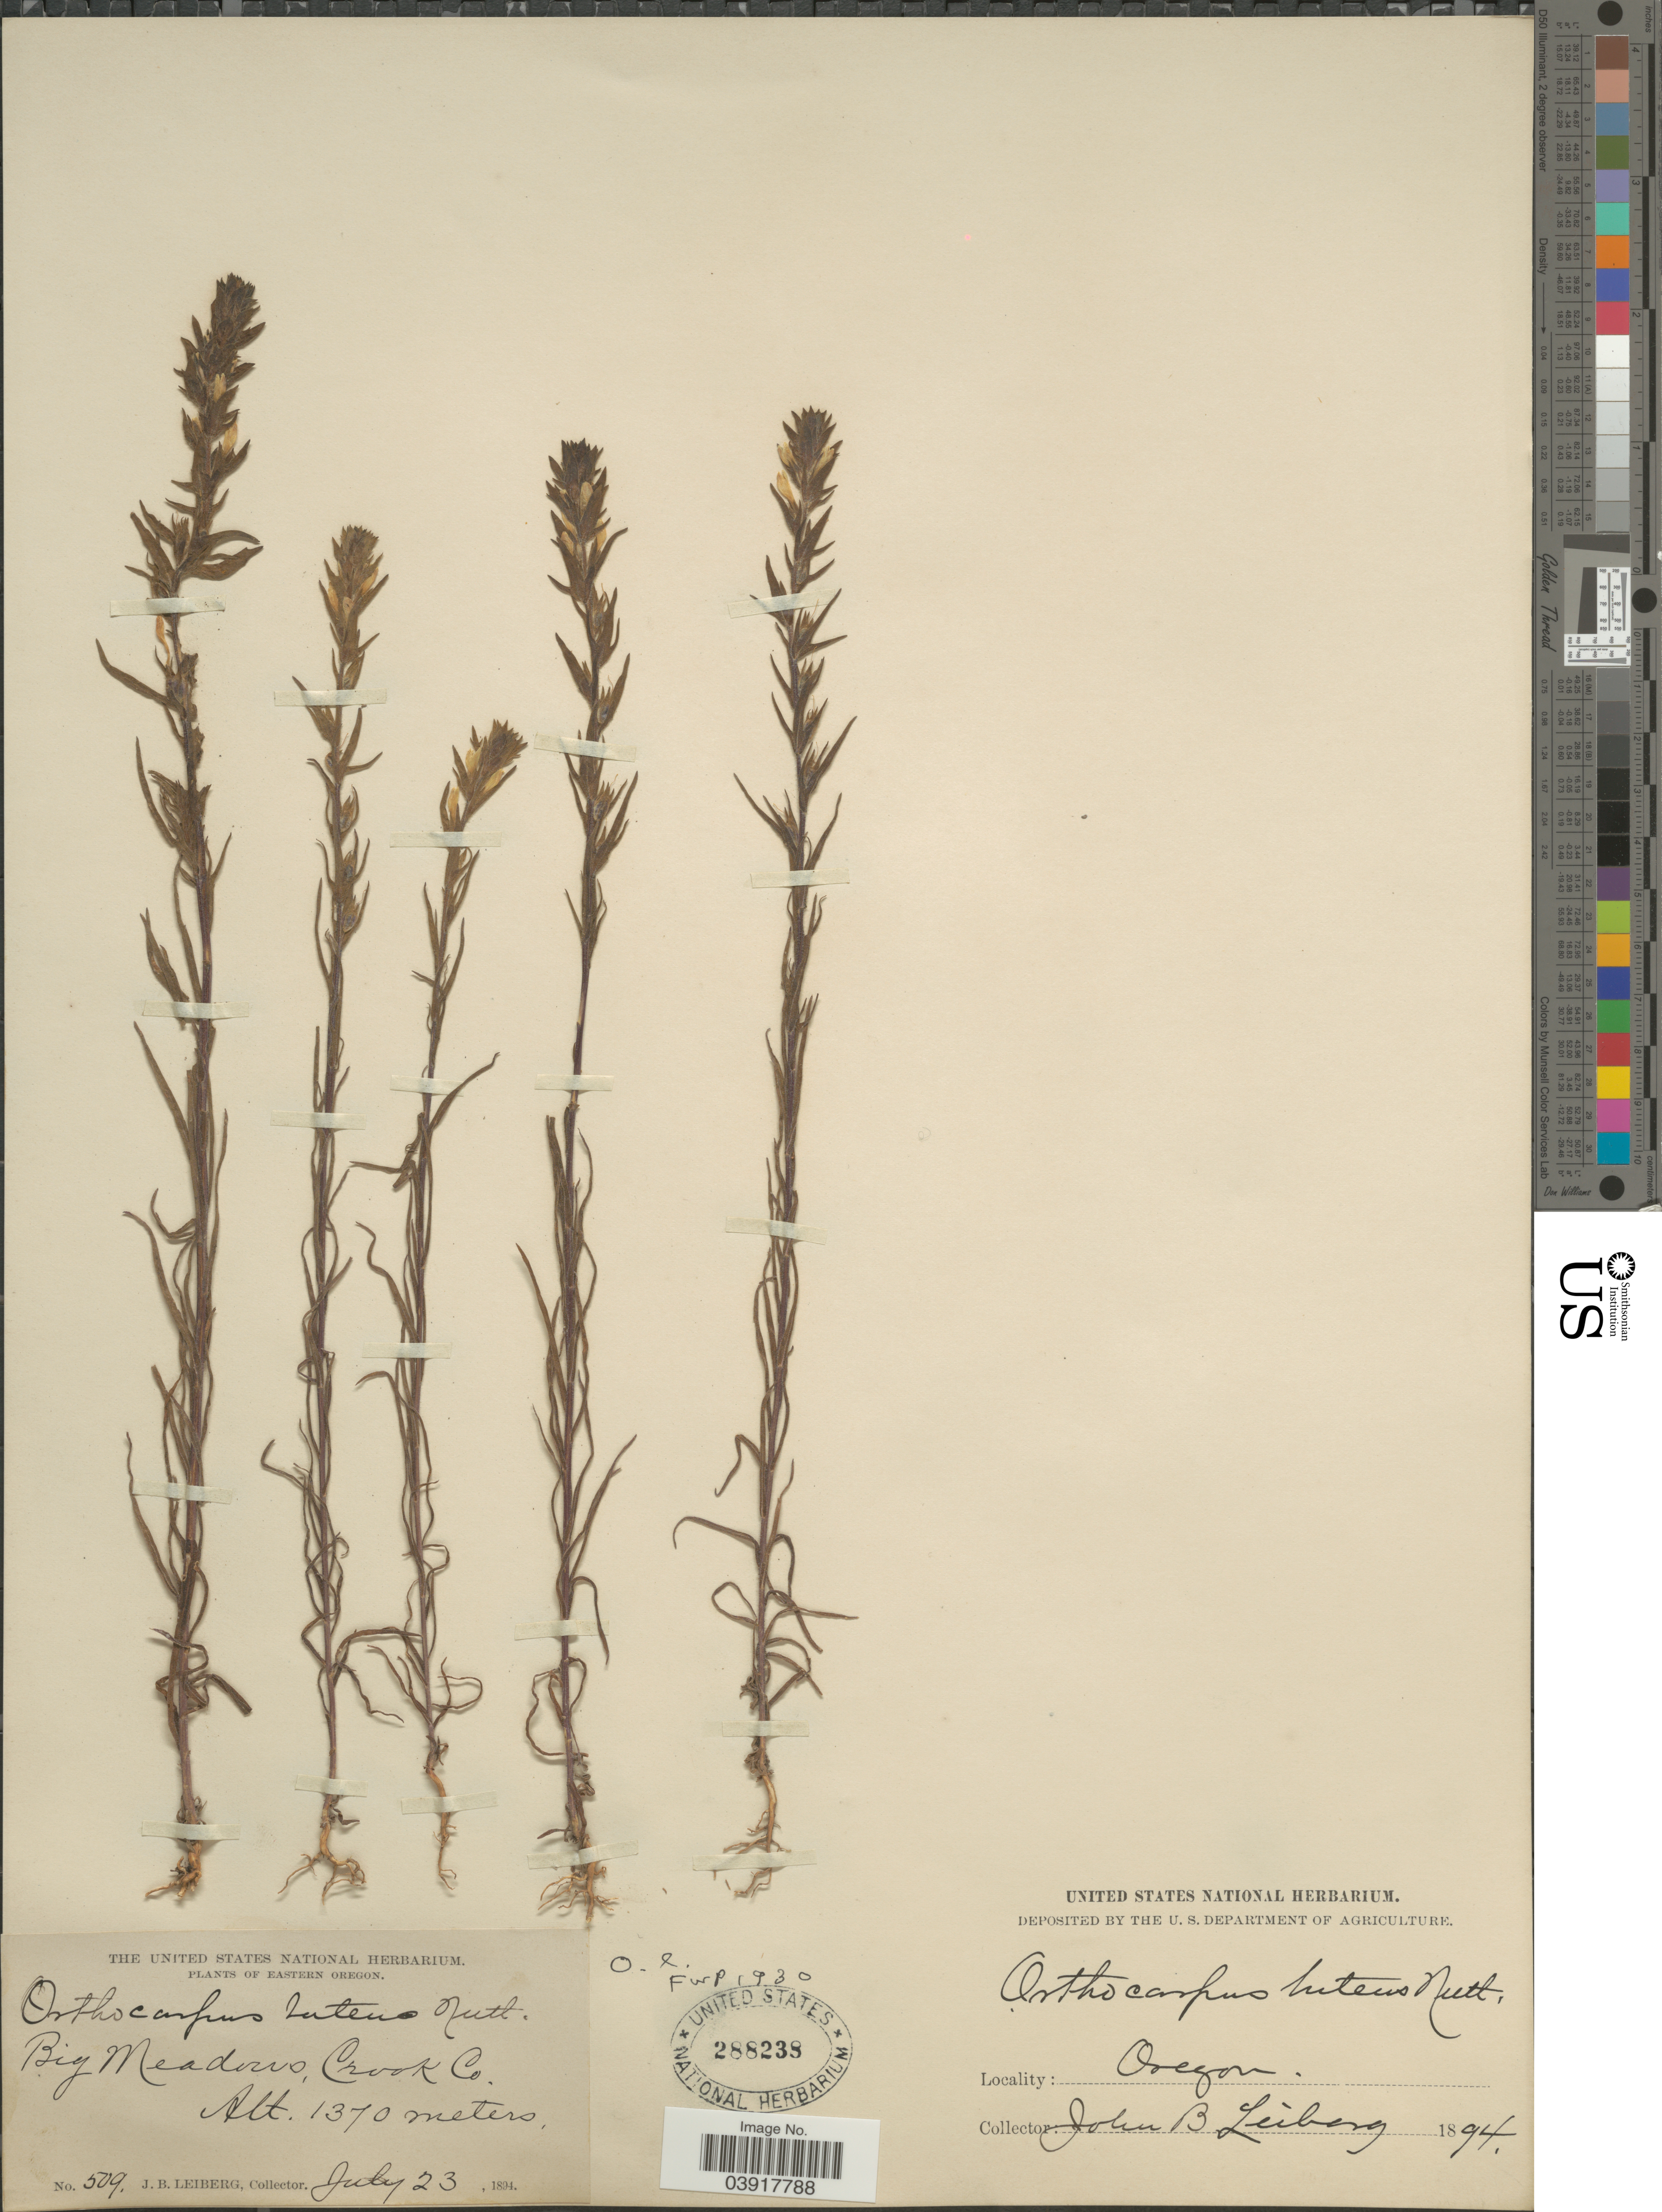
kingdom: Plantae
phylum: Tracheophyta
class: Magnoliopsida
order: Lamiales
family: Orobanchaceae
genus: Orthocarpus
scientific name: Orthocarpus luteus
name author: Nutt.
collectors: J. B. Leiberg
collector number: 509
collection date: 1894-07-23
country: United States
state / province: Oregon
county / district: Crook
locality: Eastern Oregon. Big Meadows, Crook Co.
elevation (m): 1370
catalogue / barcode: US 288238